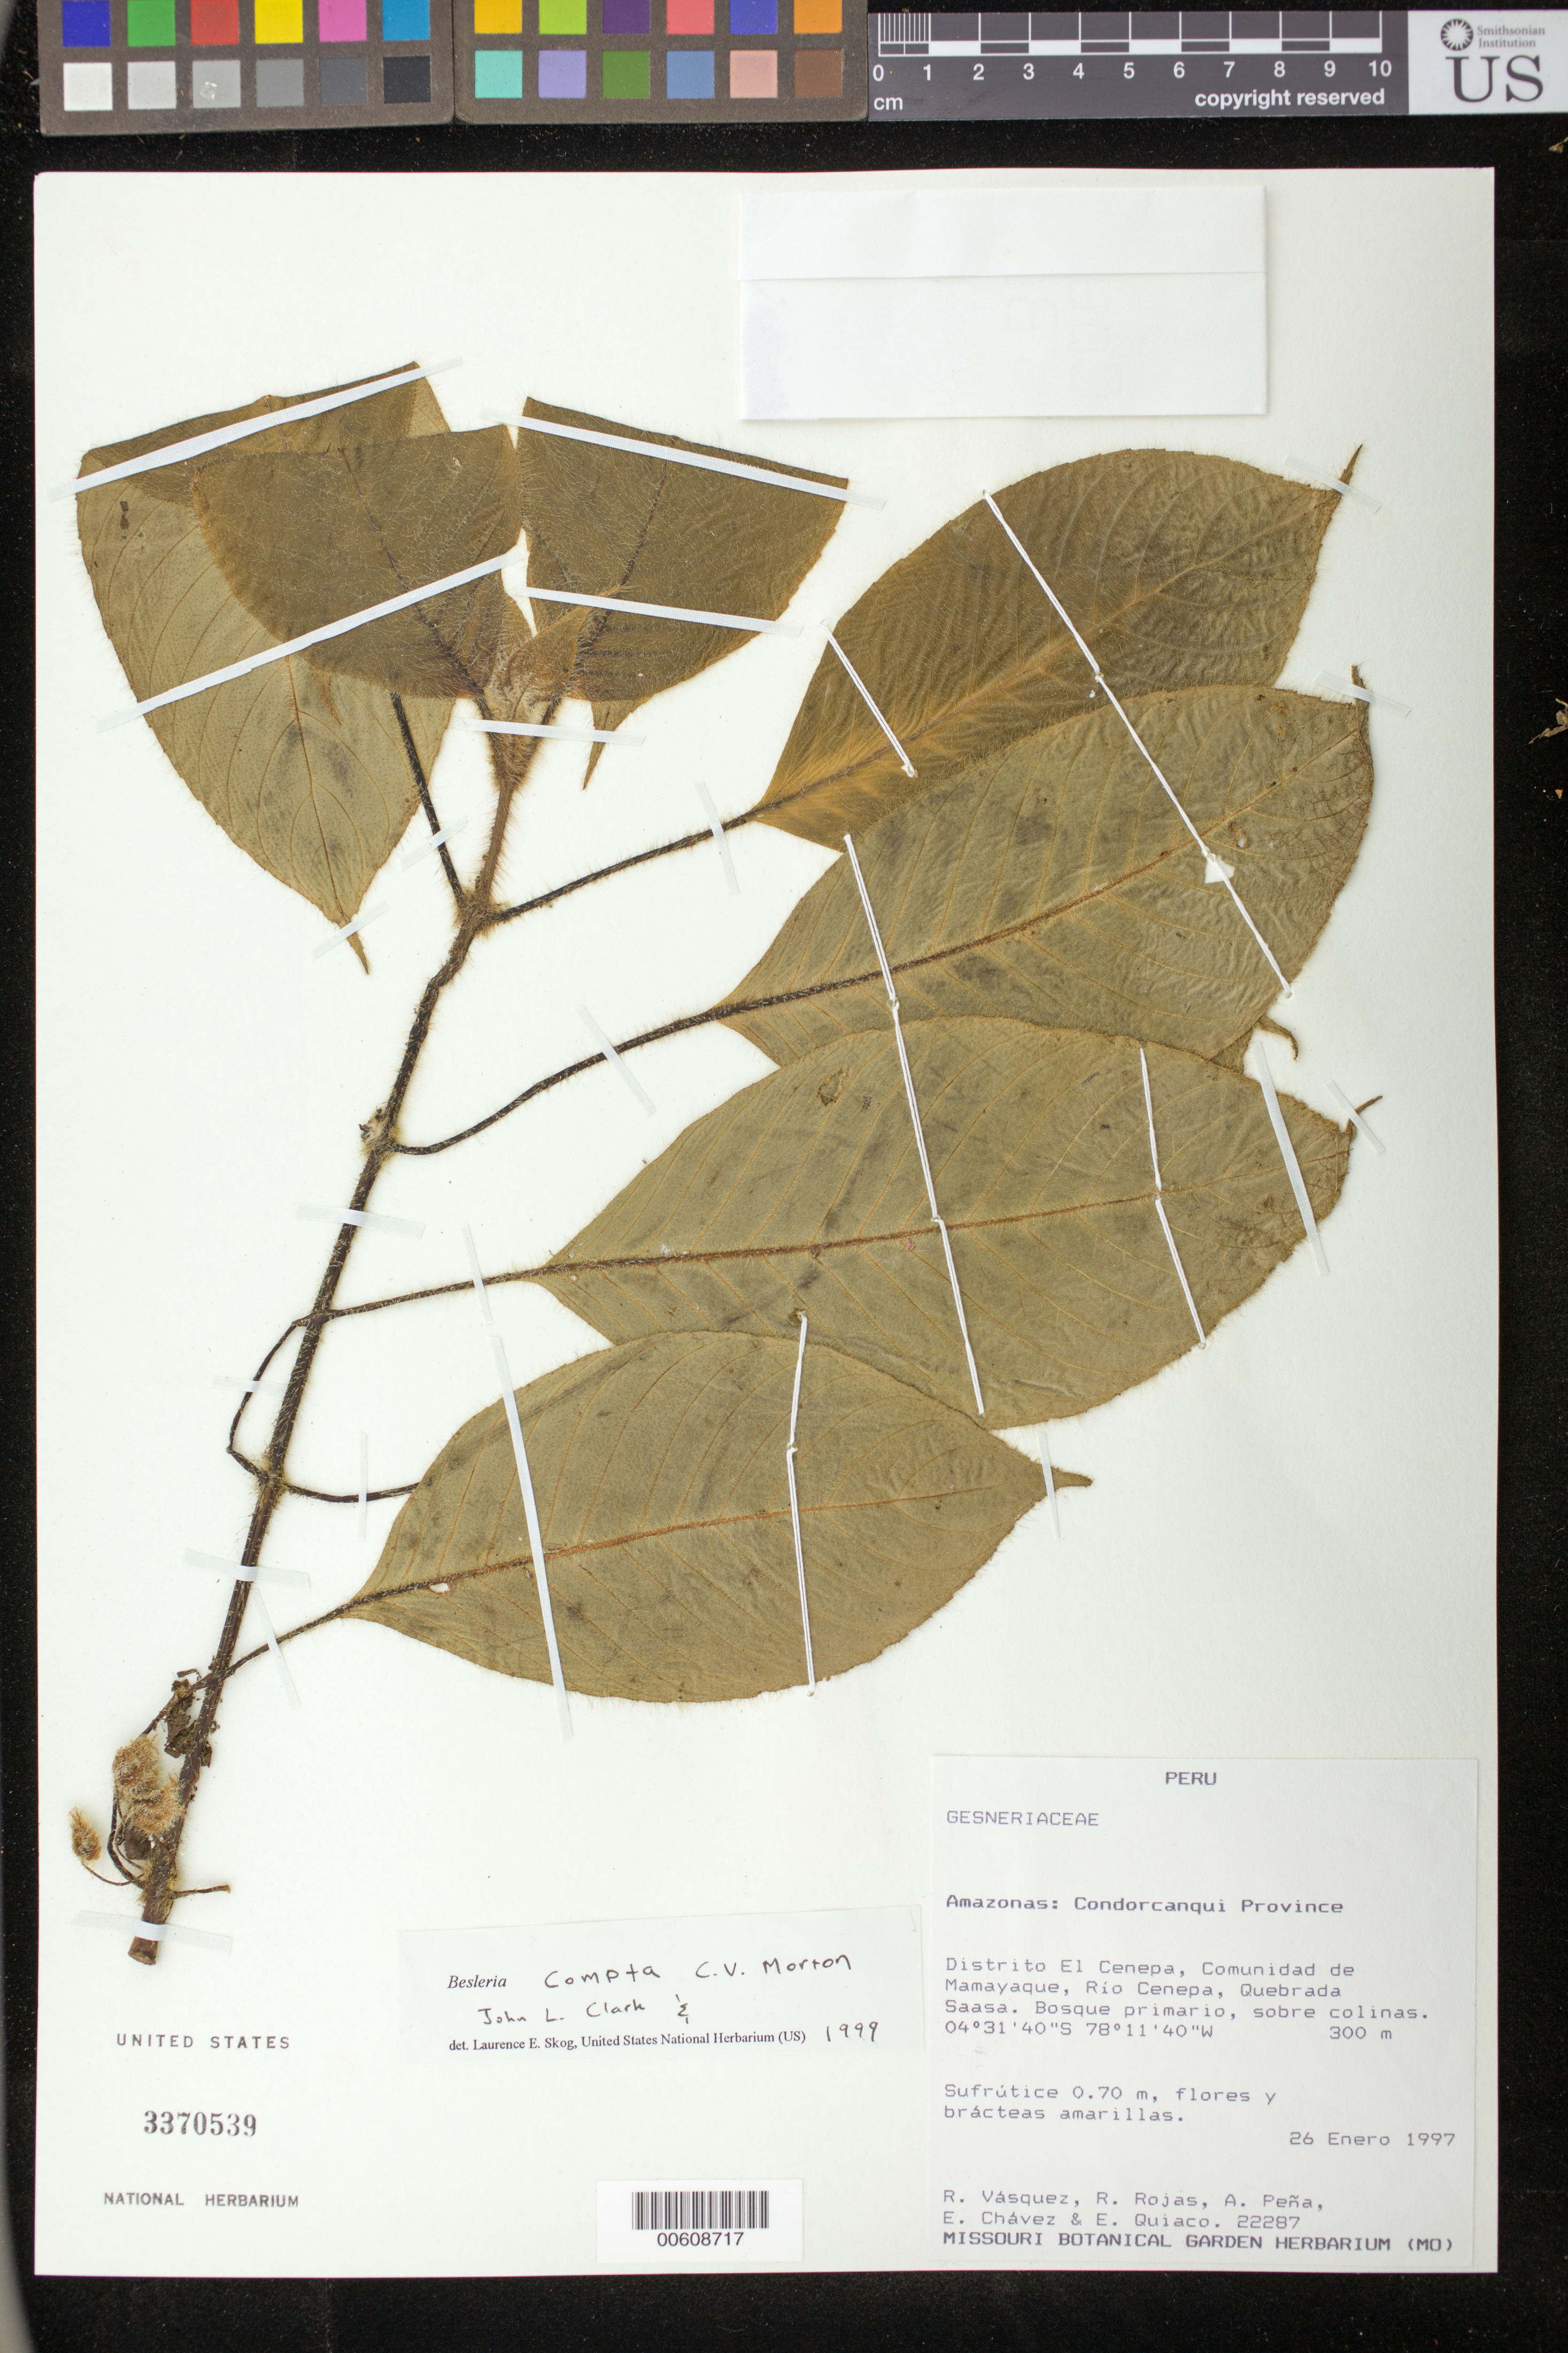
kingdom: Plantae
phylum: Tracheophyta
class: Magnoliopsida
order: Lamiales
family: Gesneriaceae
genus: Besleria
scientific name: Besleria compta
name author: C.V. Morton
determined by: Skog, Laurence E.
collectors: R. Vásquez, R. Rojas, A. Peña, E. Chávez & R. Quiaco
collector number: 22287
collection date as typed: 26 Jan 1997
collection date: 1997-01-26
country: Peru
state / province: Amazonas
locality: Prov. Condorcanqui; Dtto. El Cenepa, comunidad de Mamayaque, Río Cenepa, Quebrada Saasa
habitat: Bosque primario, sobre colinas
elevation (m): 300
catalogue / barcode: US 3370539